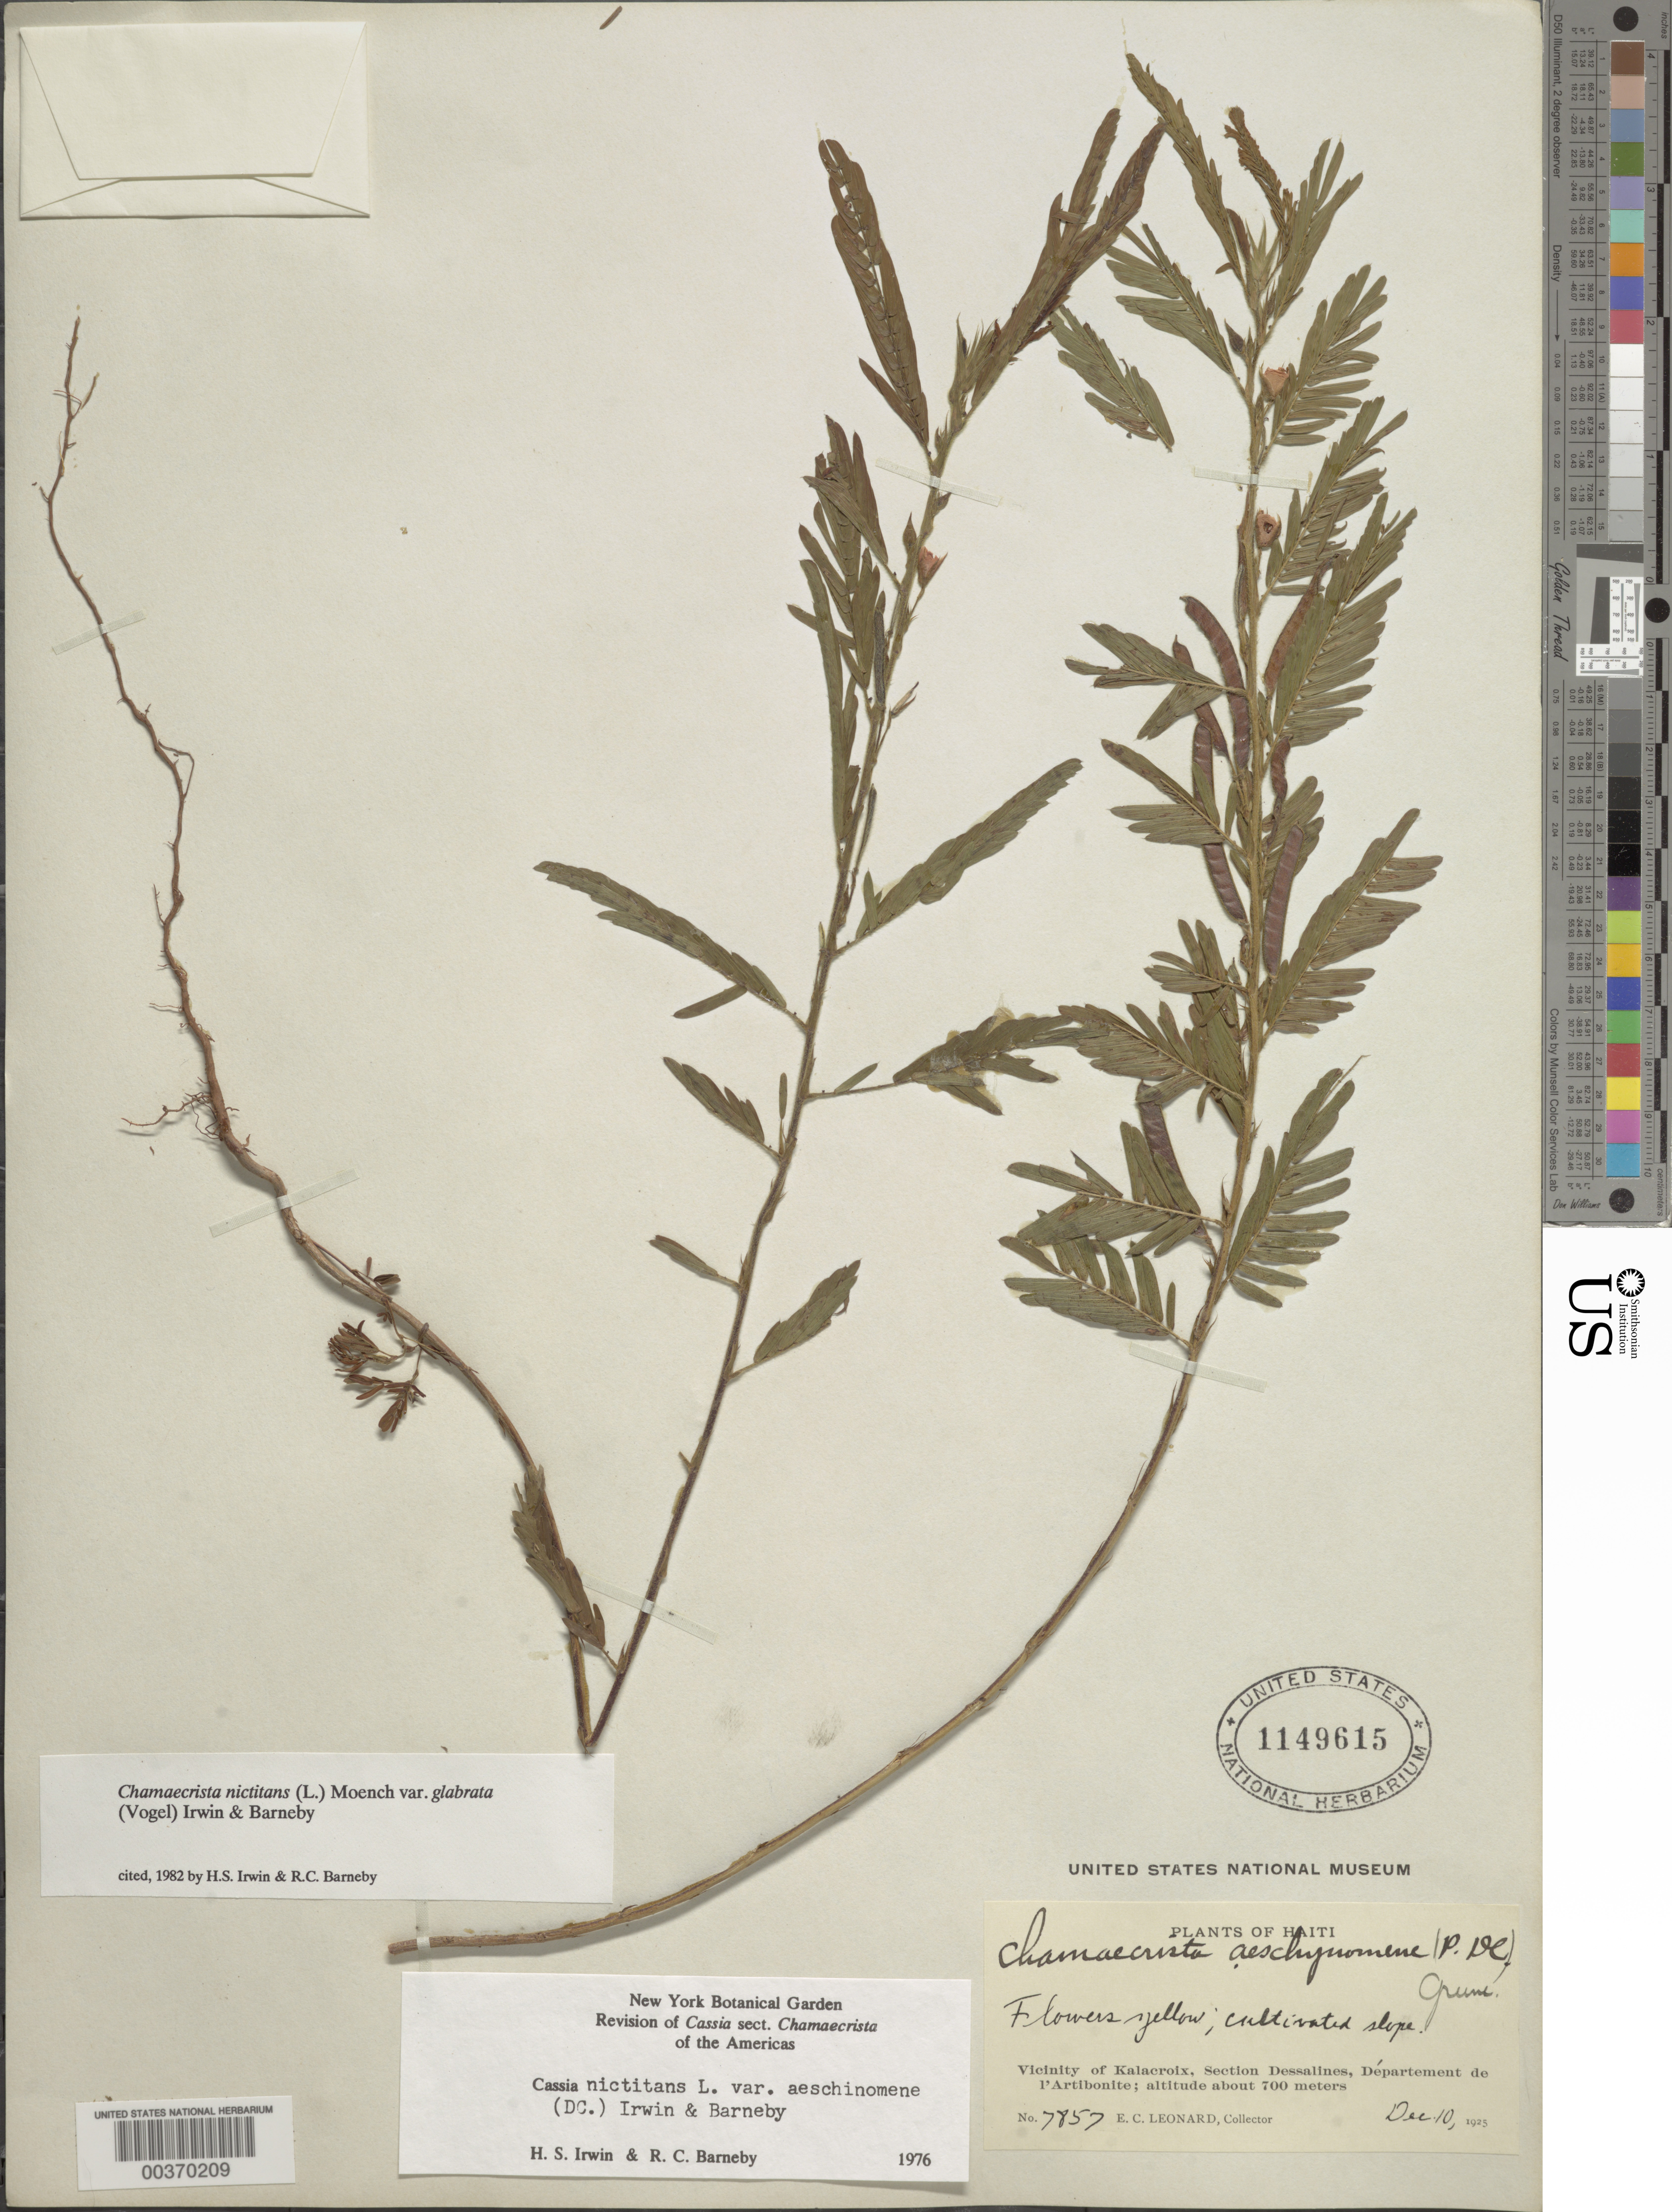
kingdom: Plantae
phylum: Tracheophyta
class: Magnoliopsida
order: Fabales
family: Fabaceae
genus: Chamaecrista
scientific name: Chamaecrista nictitans var. glabrata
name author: (Vogel) H.S. Irwin & Barneby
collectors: E. C. Leonard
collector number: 7857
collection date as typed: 10 Dec 1925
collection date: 1925-12-10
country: Haiti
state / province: Artibonite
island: Hispaniola Island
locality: Vicinity of kalacroix, section dessalines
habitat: Cultivated slope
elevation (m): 700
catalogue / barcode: US 1149615